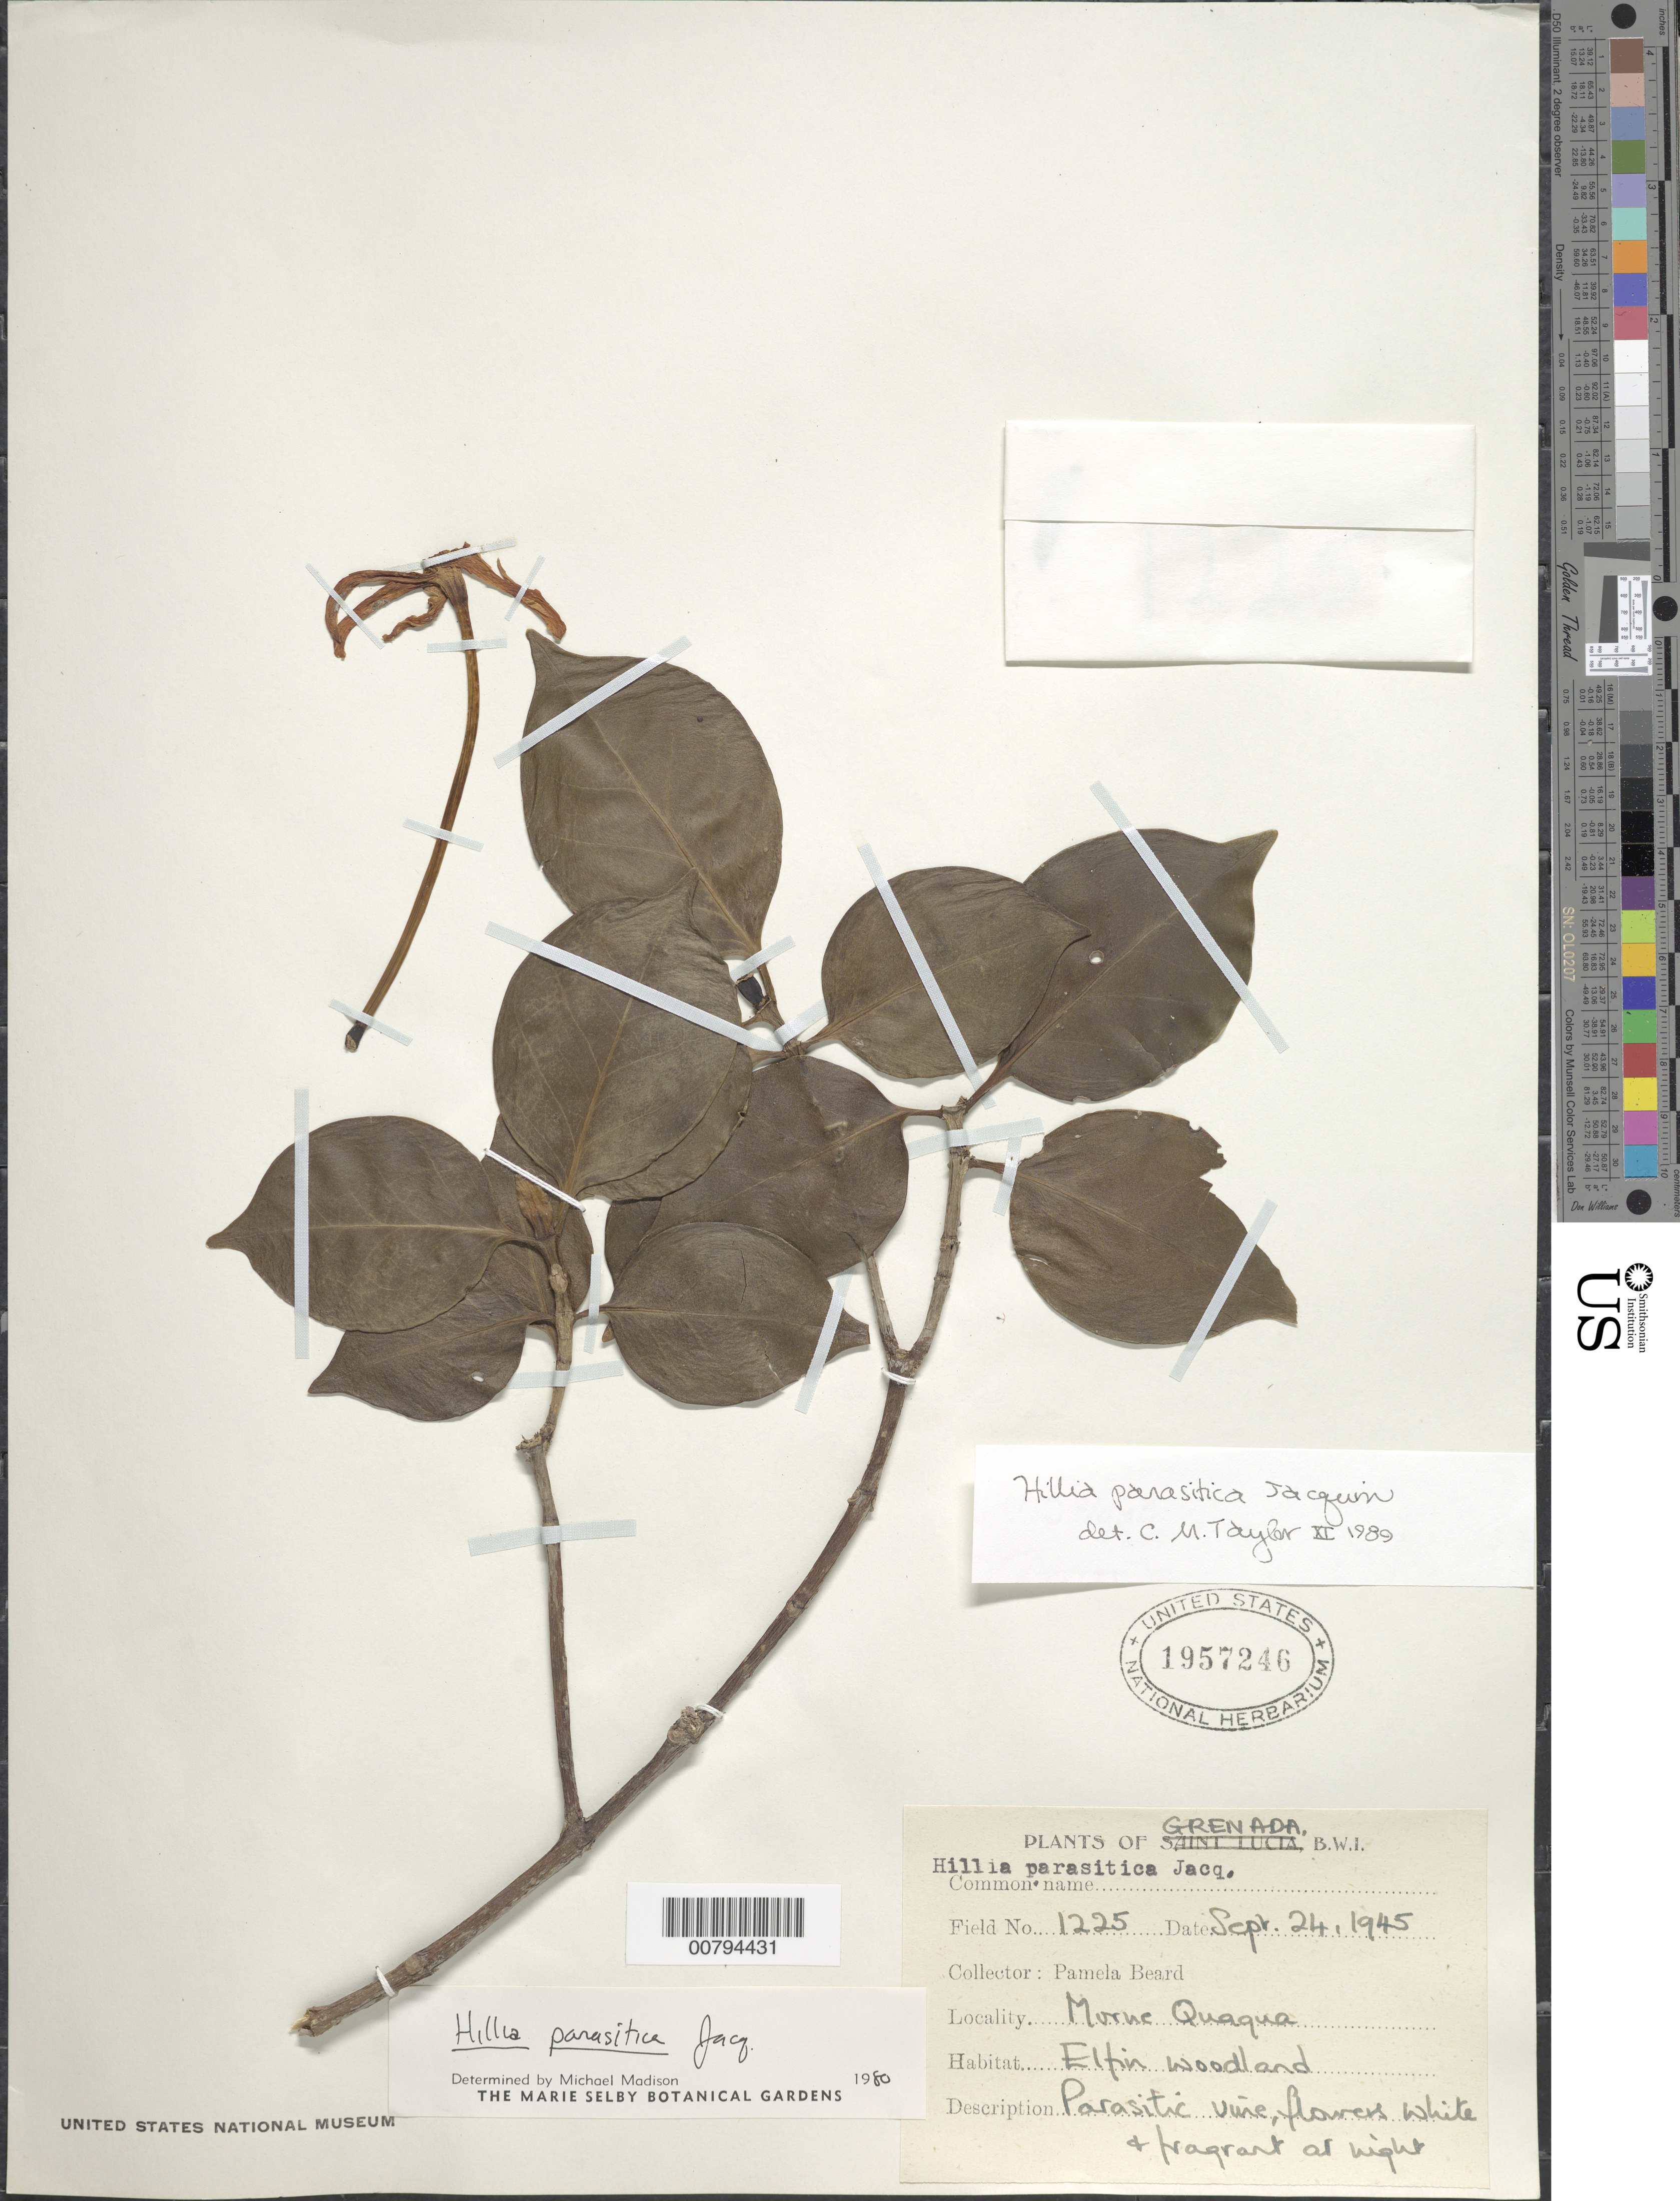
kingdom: Plantae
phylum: Tracheophyta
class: Magnoliopsida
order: Gentianales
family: Rubiaceae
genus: Hillia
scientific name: Hillia parasitica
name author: Jacq.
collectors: P. Beard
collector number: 1225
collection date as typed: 24 Sep 1945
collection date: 1945-09-24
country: Grenada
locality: Morne Quaqua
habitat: Elfin woodland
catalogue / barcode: US 1957246